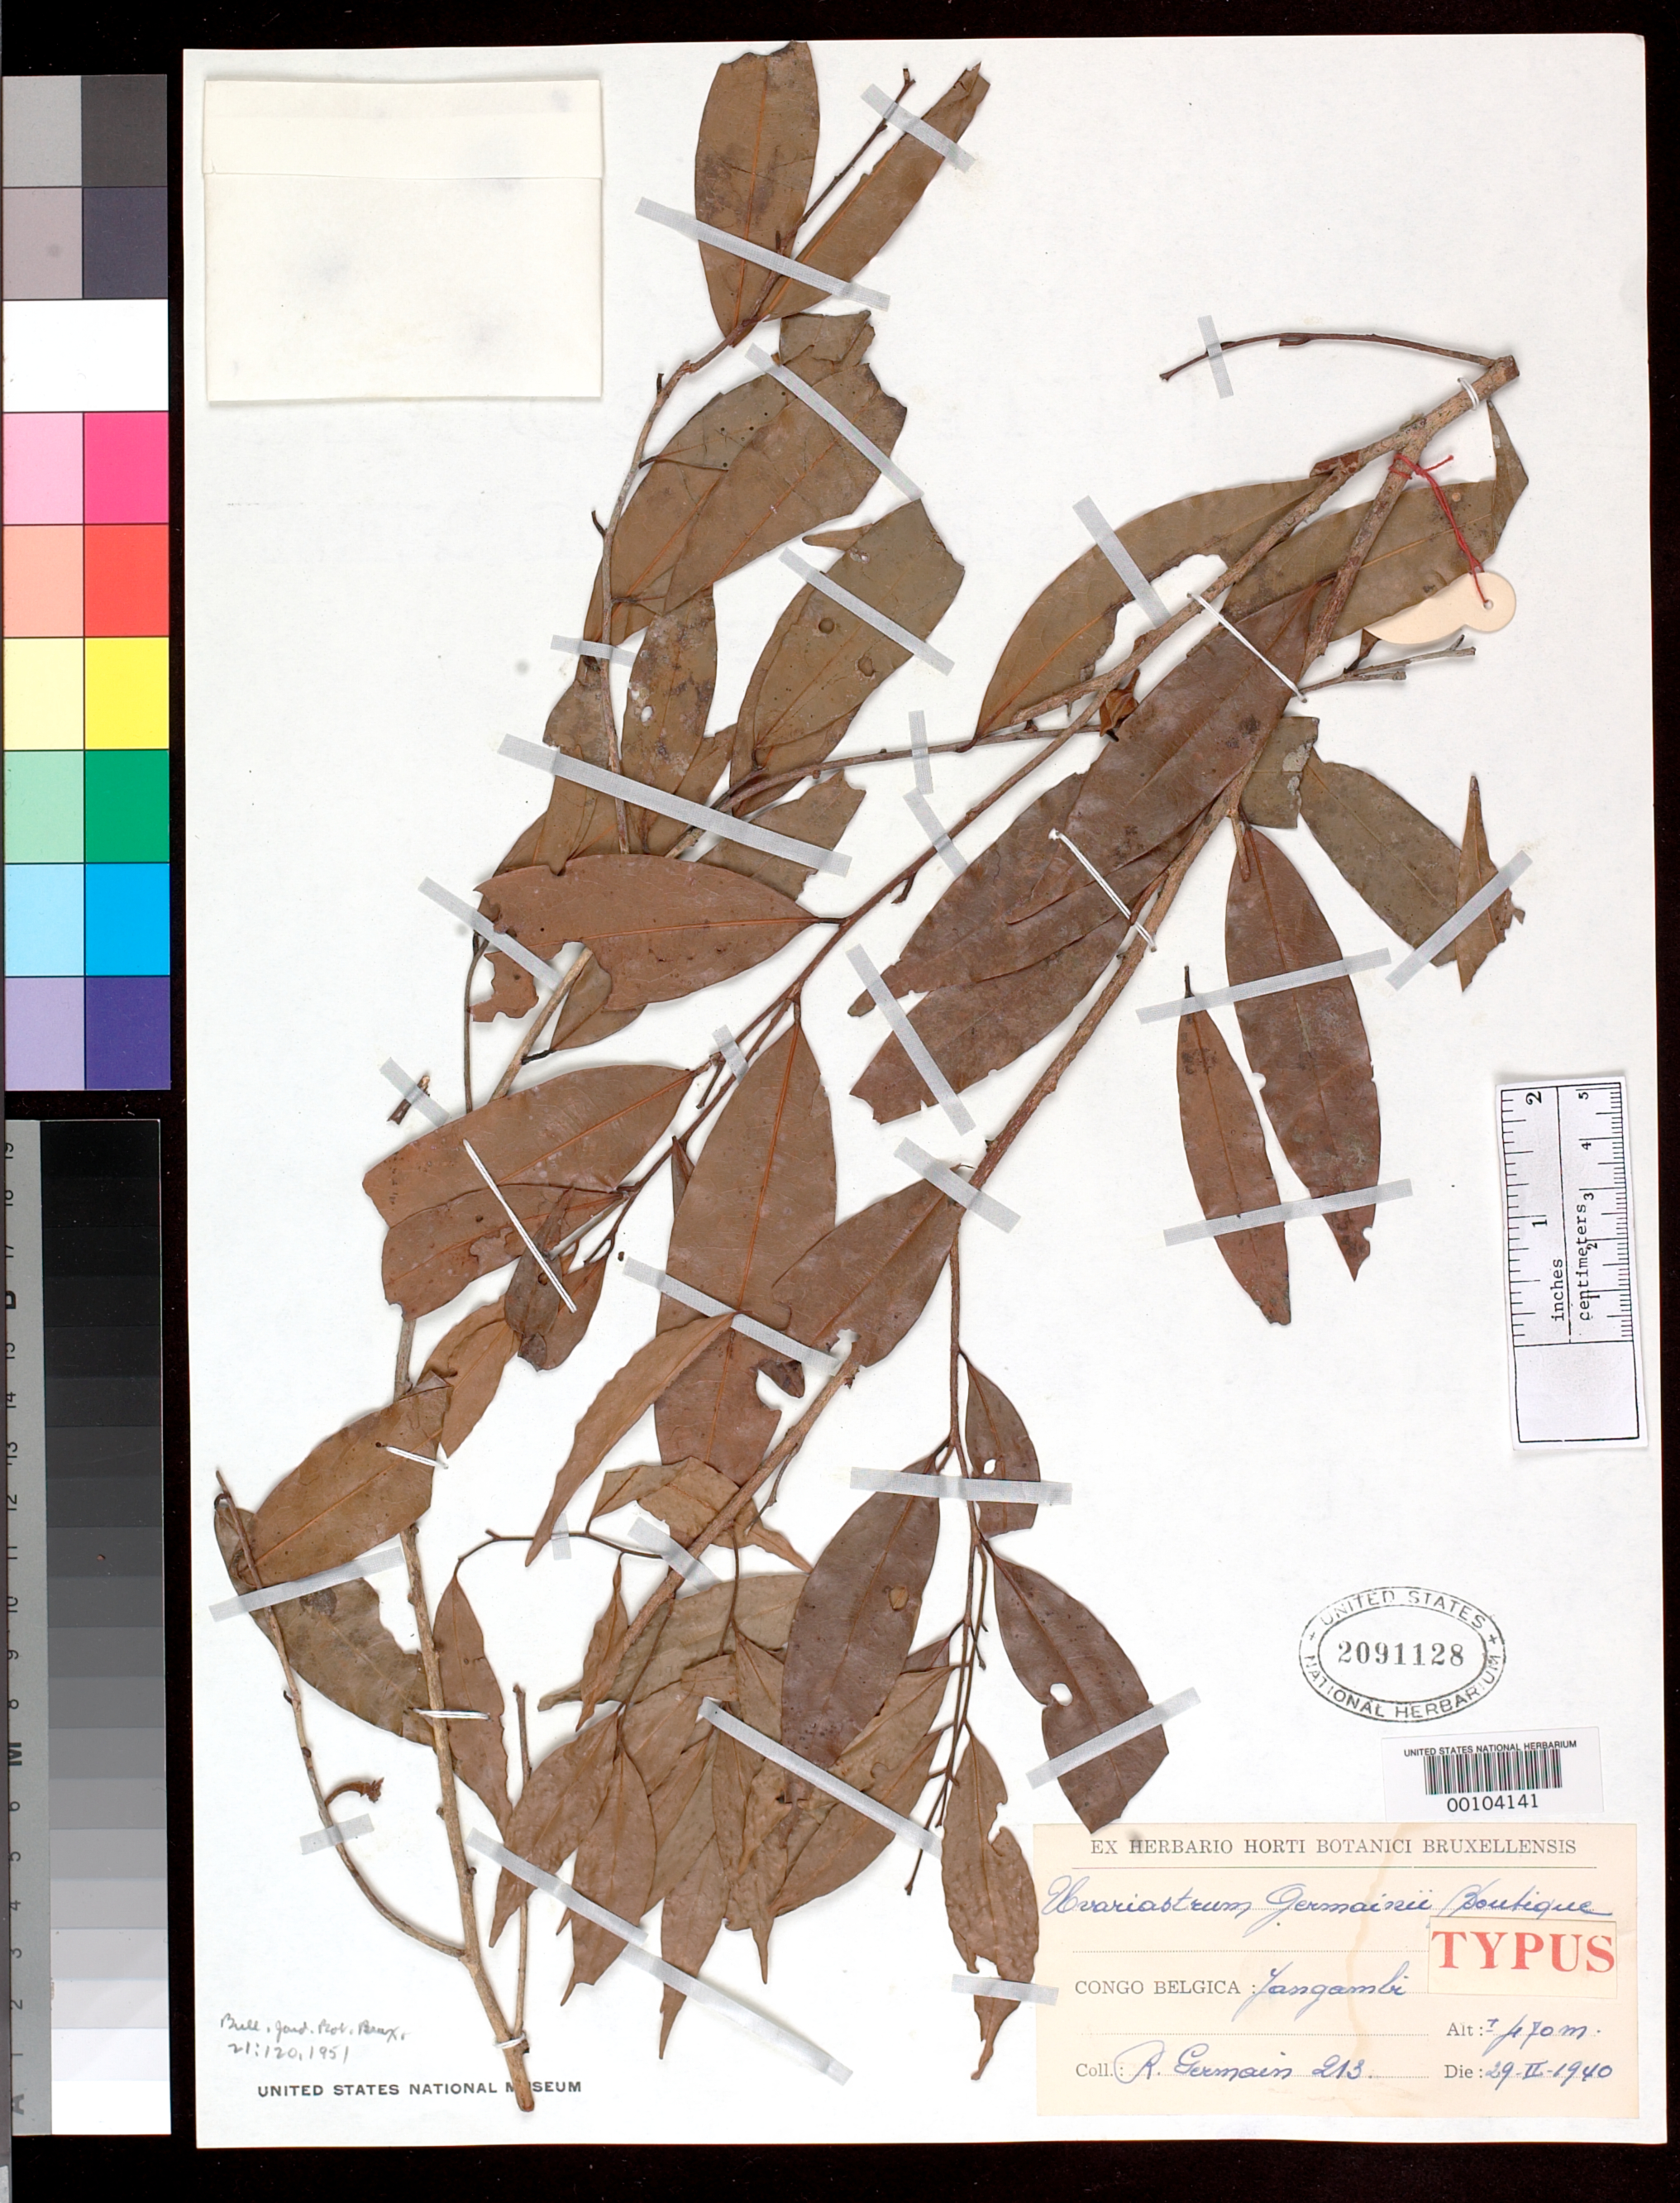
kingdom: Plantae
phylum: Tracheophyta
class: Magnoliopsida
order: Magnoliales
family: Annonaceae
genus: Uvariastrum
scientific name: Uvariastrum germainii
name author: Boutique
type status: Isotype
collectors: R. Germain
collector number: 213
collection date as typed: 29 Feb 1940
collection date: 1940-02-29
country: Congo, Democratic Republic of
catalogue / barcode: US 2091128